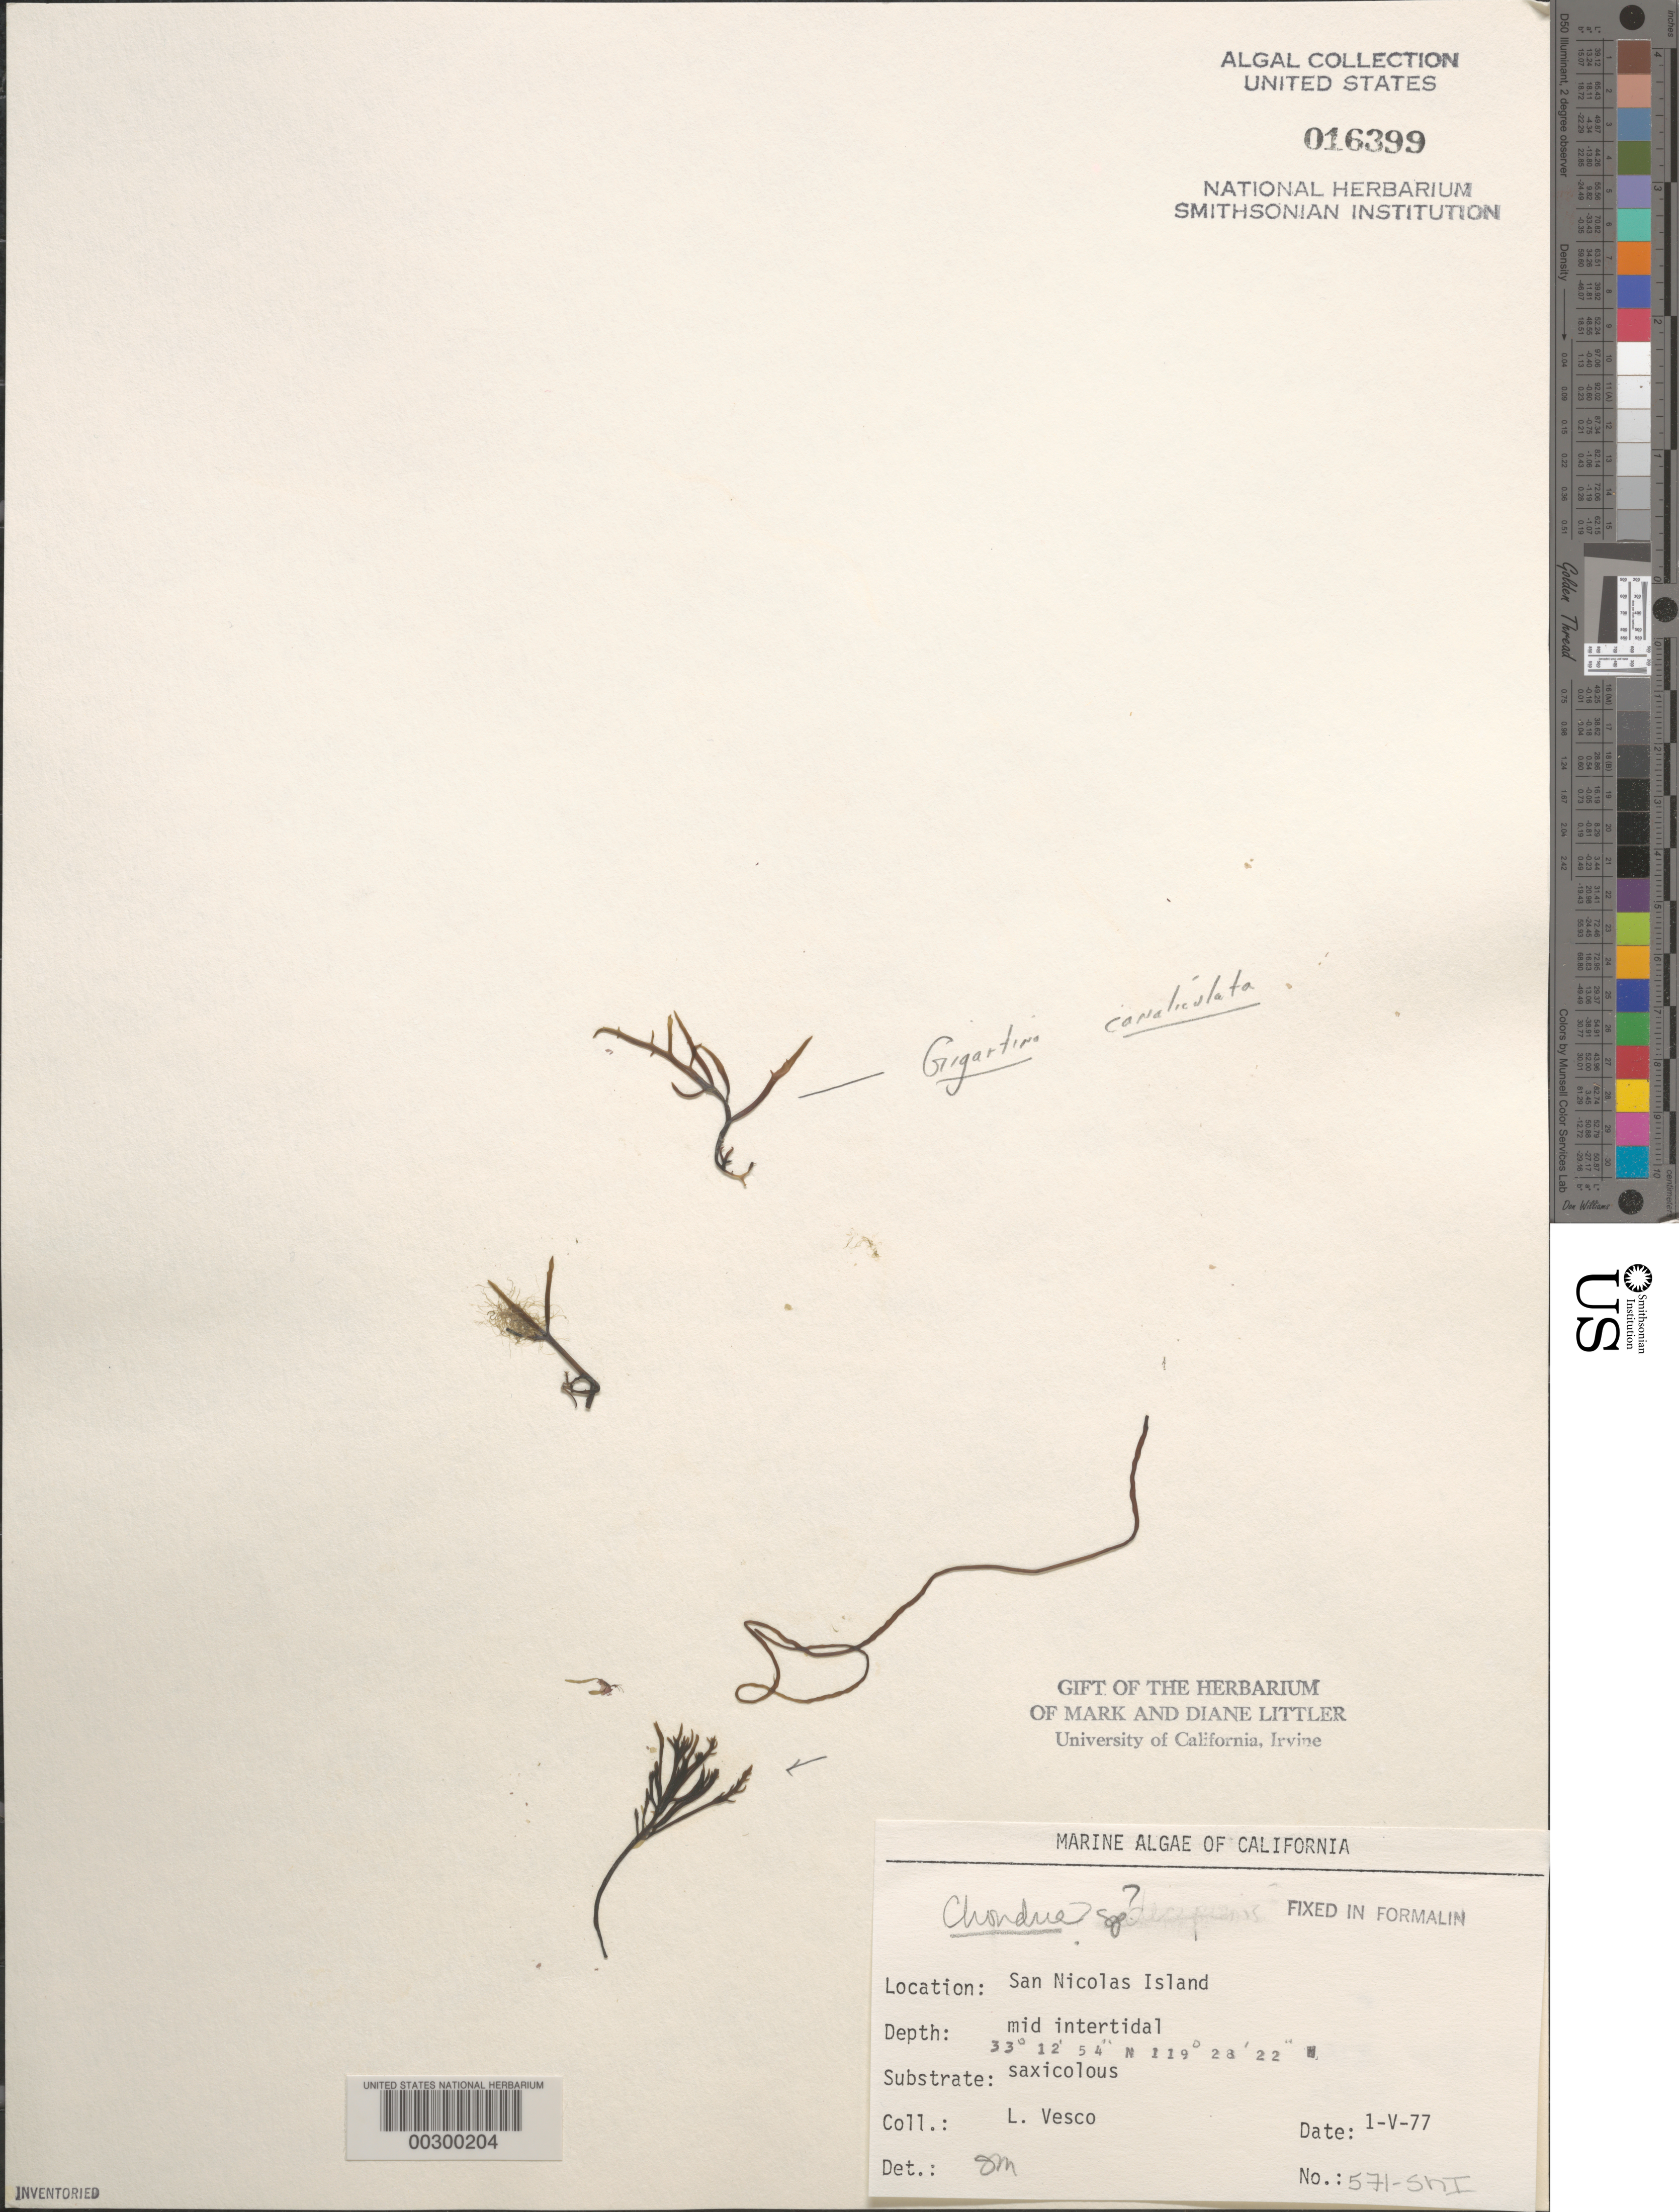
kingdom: Plantae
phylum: Rhodophyta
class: Florideophyceae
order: Ceramiales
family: Rhodomelaceae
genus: Chondria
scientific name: Chondria sp.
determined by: Murray, S. N.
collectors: L. Vesco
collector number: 571-sni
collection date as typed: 01 May 1977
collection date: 1977-05-01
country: United States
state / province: California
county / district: Ventura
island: San Nicolas Island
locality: Dutch Harbor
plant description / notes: BLM-SOCALBIGHT Rocky Intertidal Survey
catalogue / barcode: US 16399